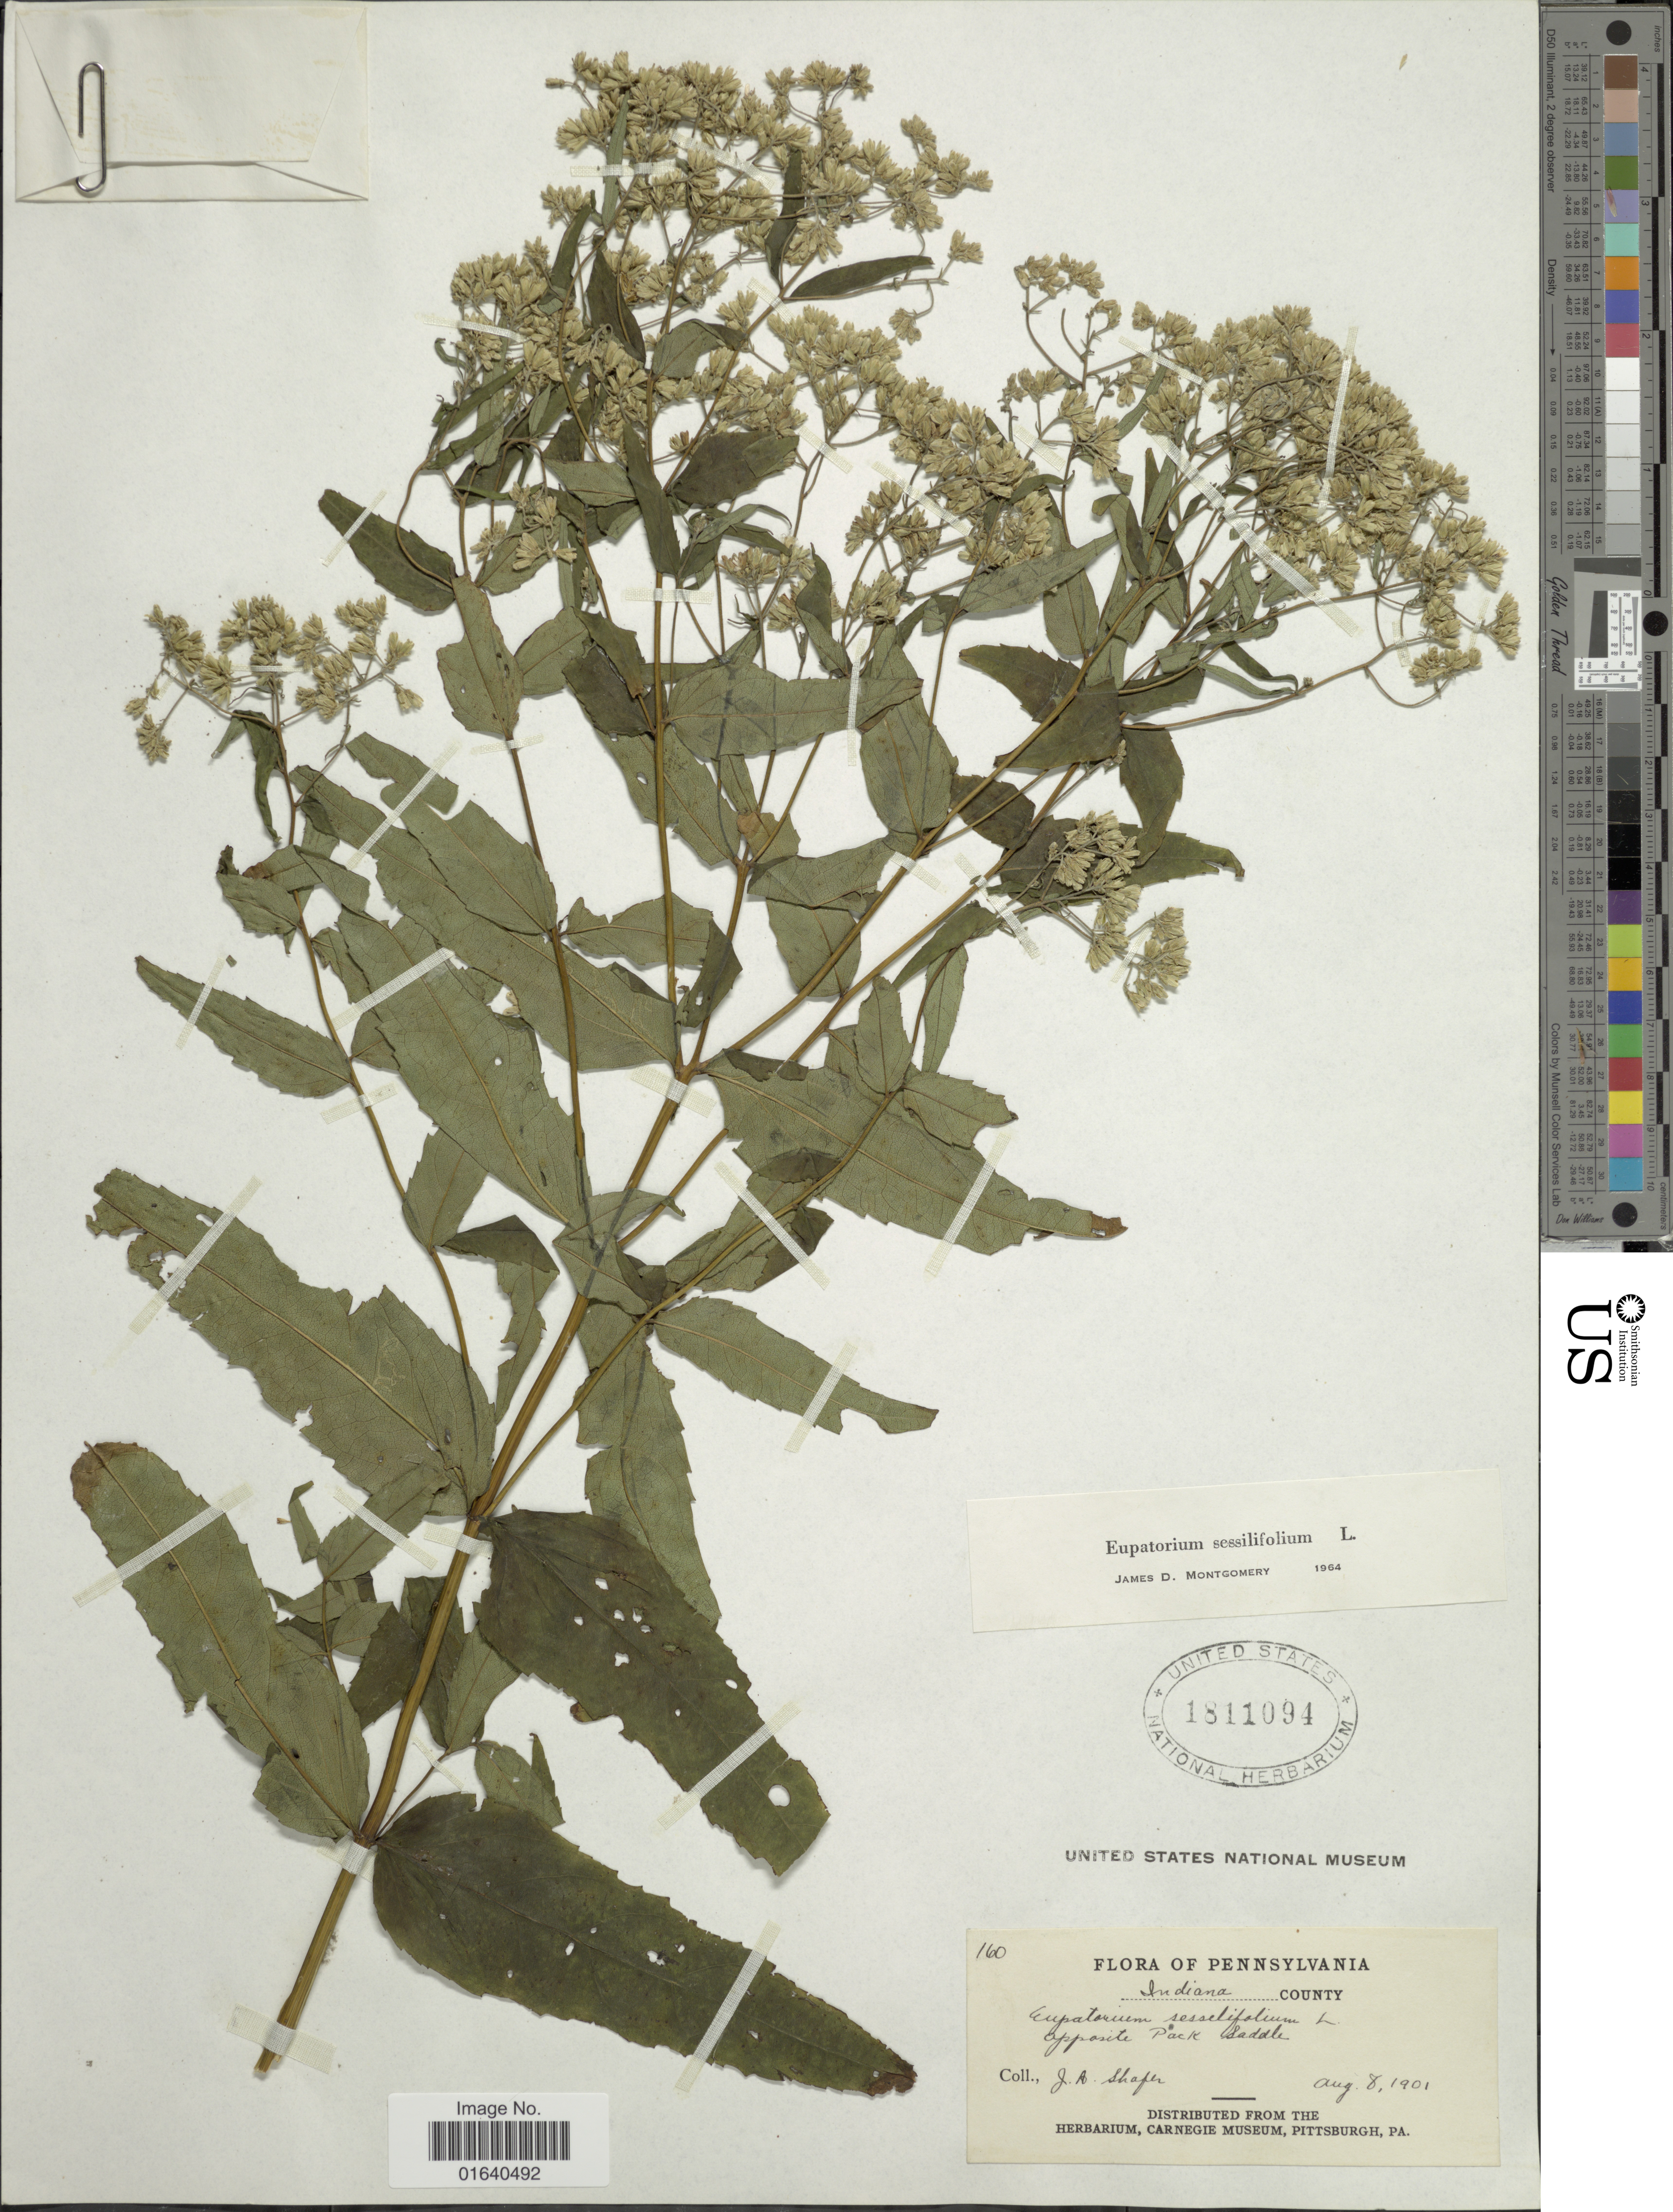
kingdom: Plantae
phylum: Tracheophyta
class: Magnoliopsida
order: Asterales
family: Asteraceae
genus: Eupatorium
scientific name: Eupatorium sessilifolium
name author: L.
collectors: J. A. Shafer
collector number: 160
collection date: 1901-08-08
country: United States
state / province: Pennsylvania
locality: Pennsylvania, Indiana County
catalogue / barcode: US 1811094